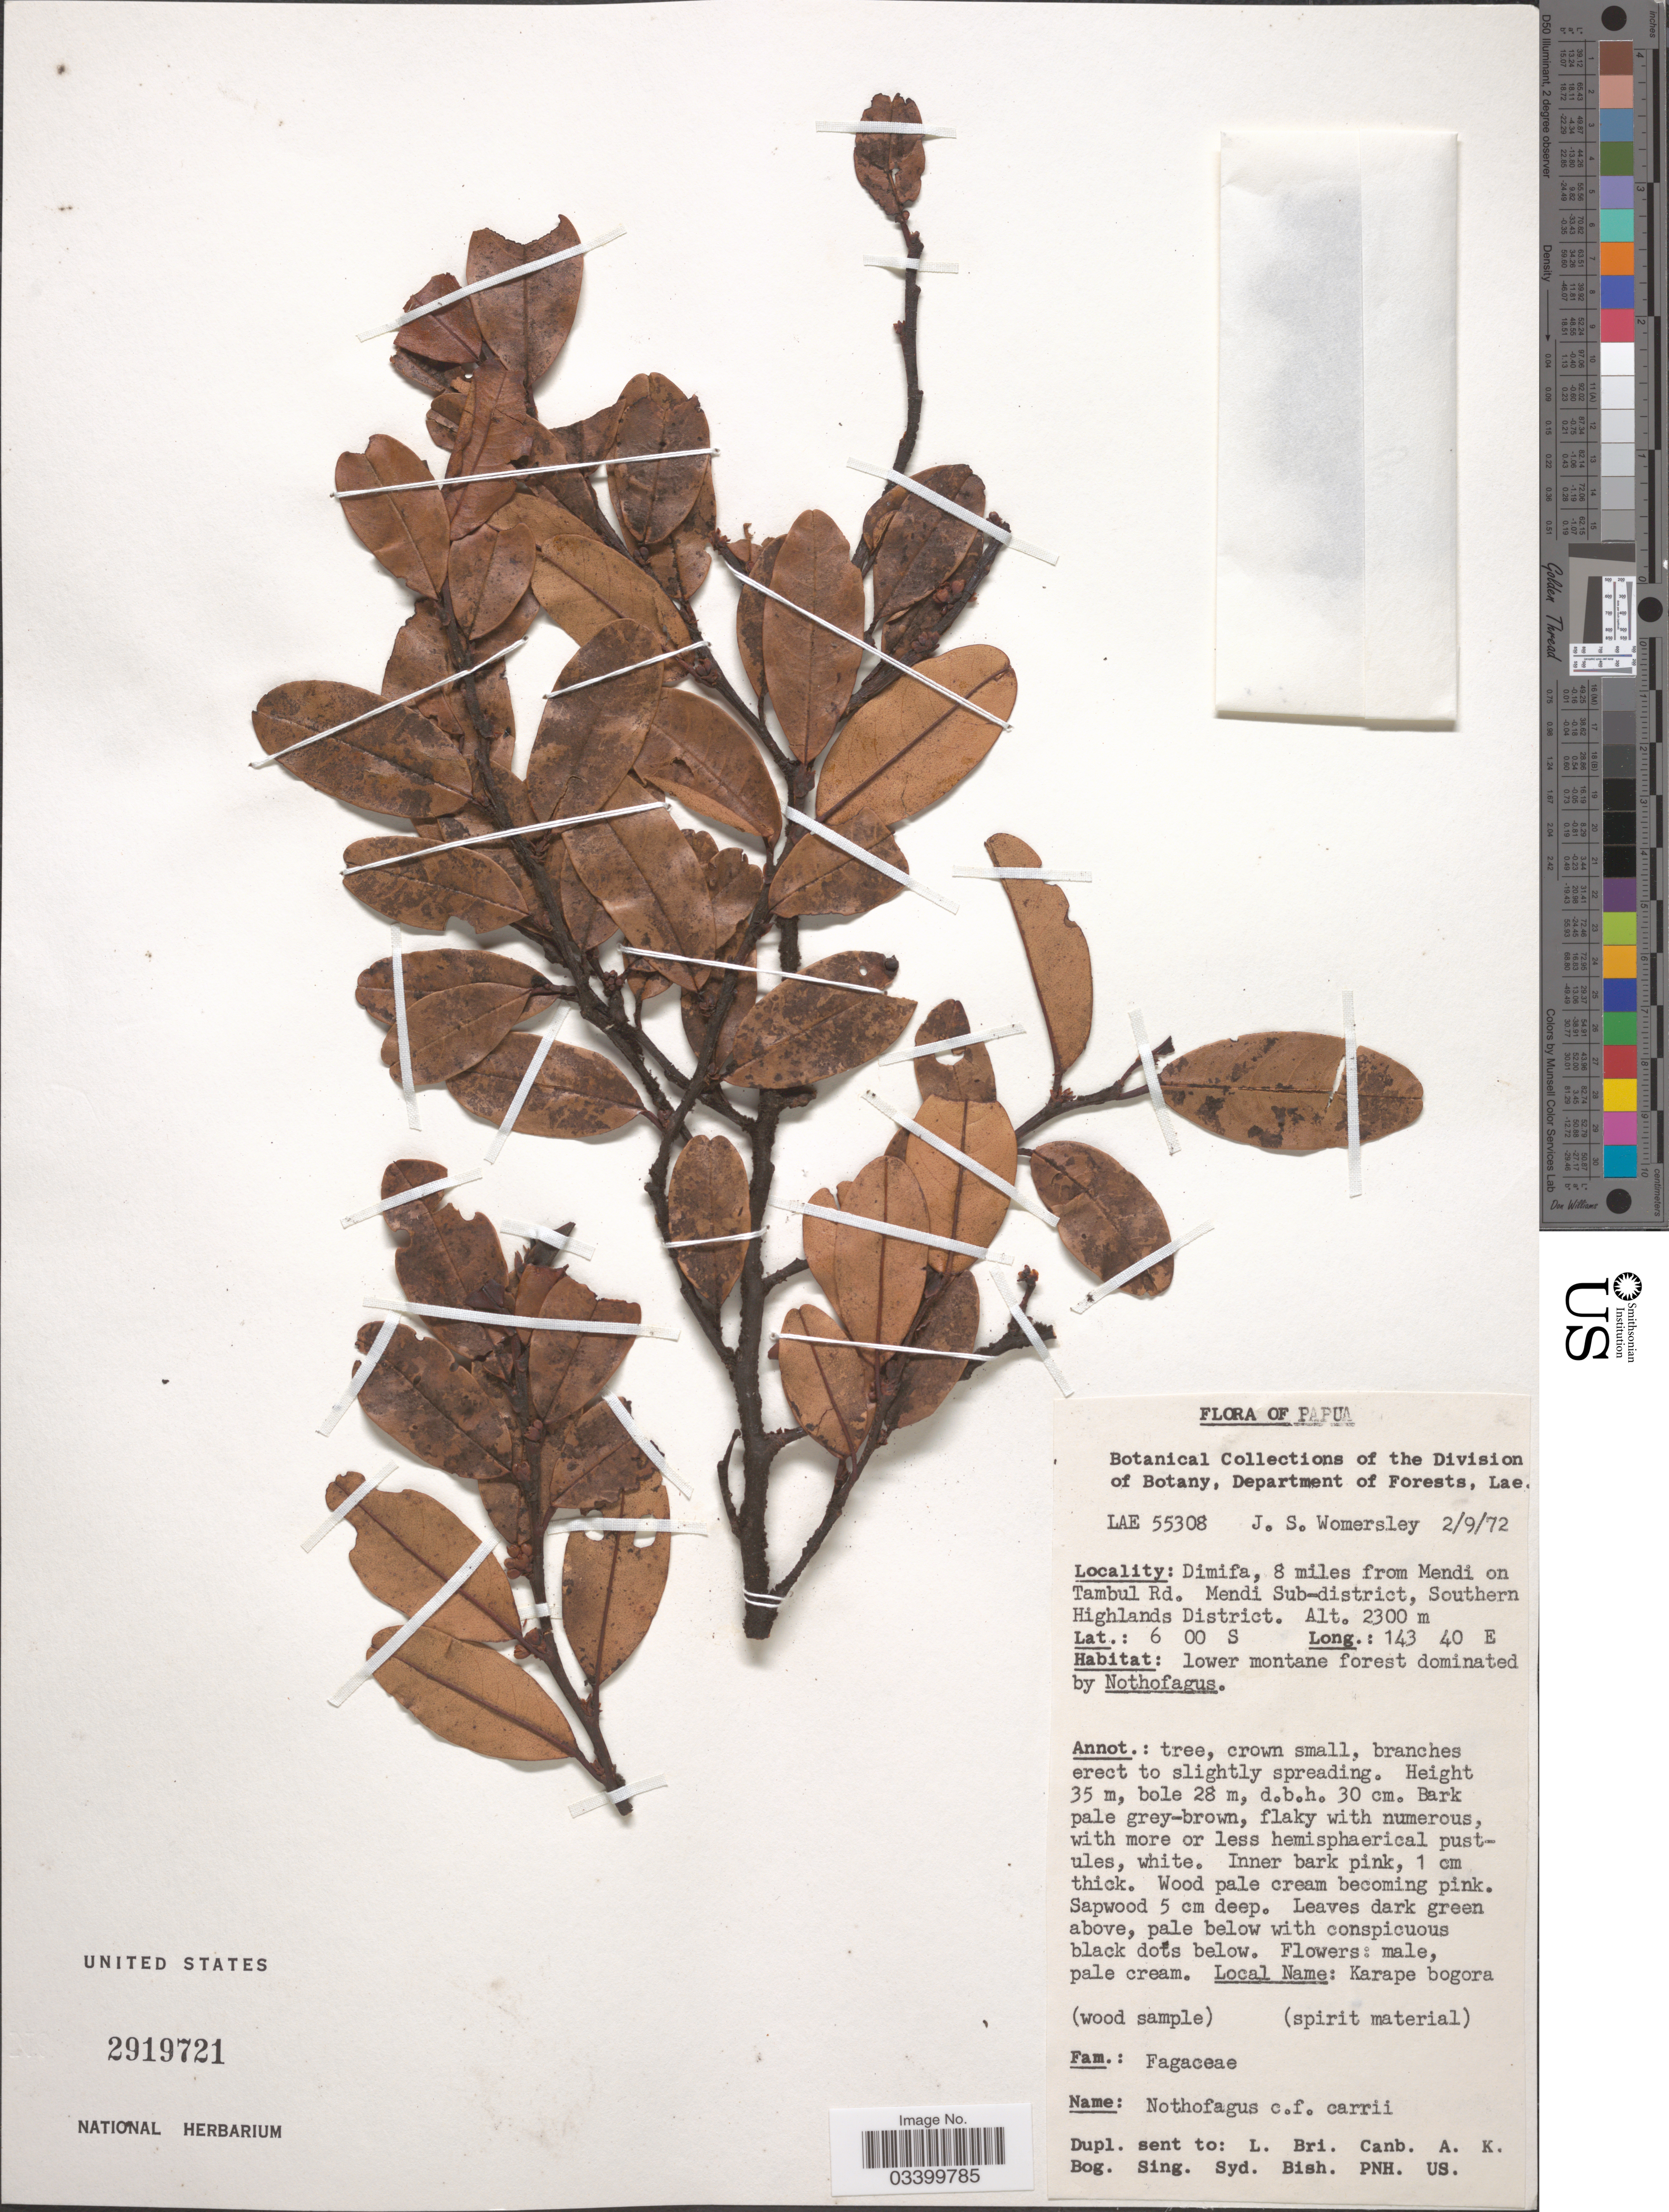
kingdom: Plantae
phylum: Tracheophyta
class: Magnoliopsida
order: Fagales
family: Nothofagaceae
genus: Nothofagus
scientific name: Nothofagus carrii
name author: Steenis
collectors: J. S. Womersley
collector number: LAE 55308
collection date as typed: Transcribed d/m/y: 2/9/72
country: Papua New Guinea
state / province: Southern Highlands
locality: Papua. Dimifa, 8 miles from Mendi on Tambul Rd. Mendi Sub-district, Southern Highlands District.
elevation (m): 2300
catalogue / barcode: US 2919721